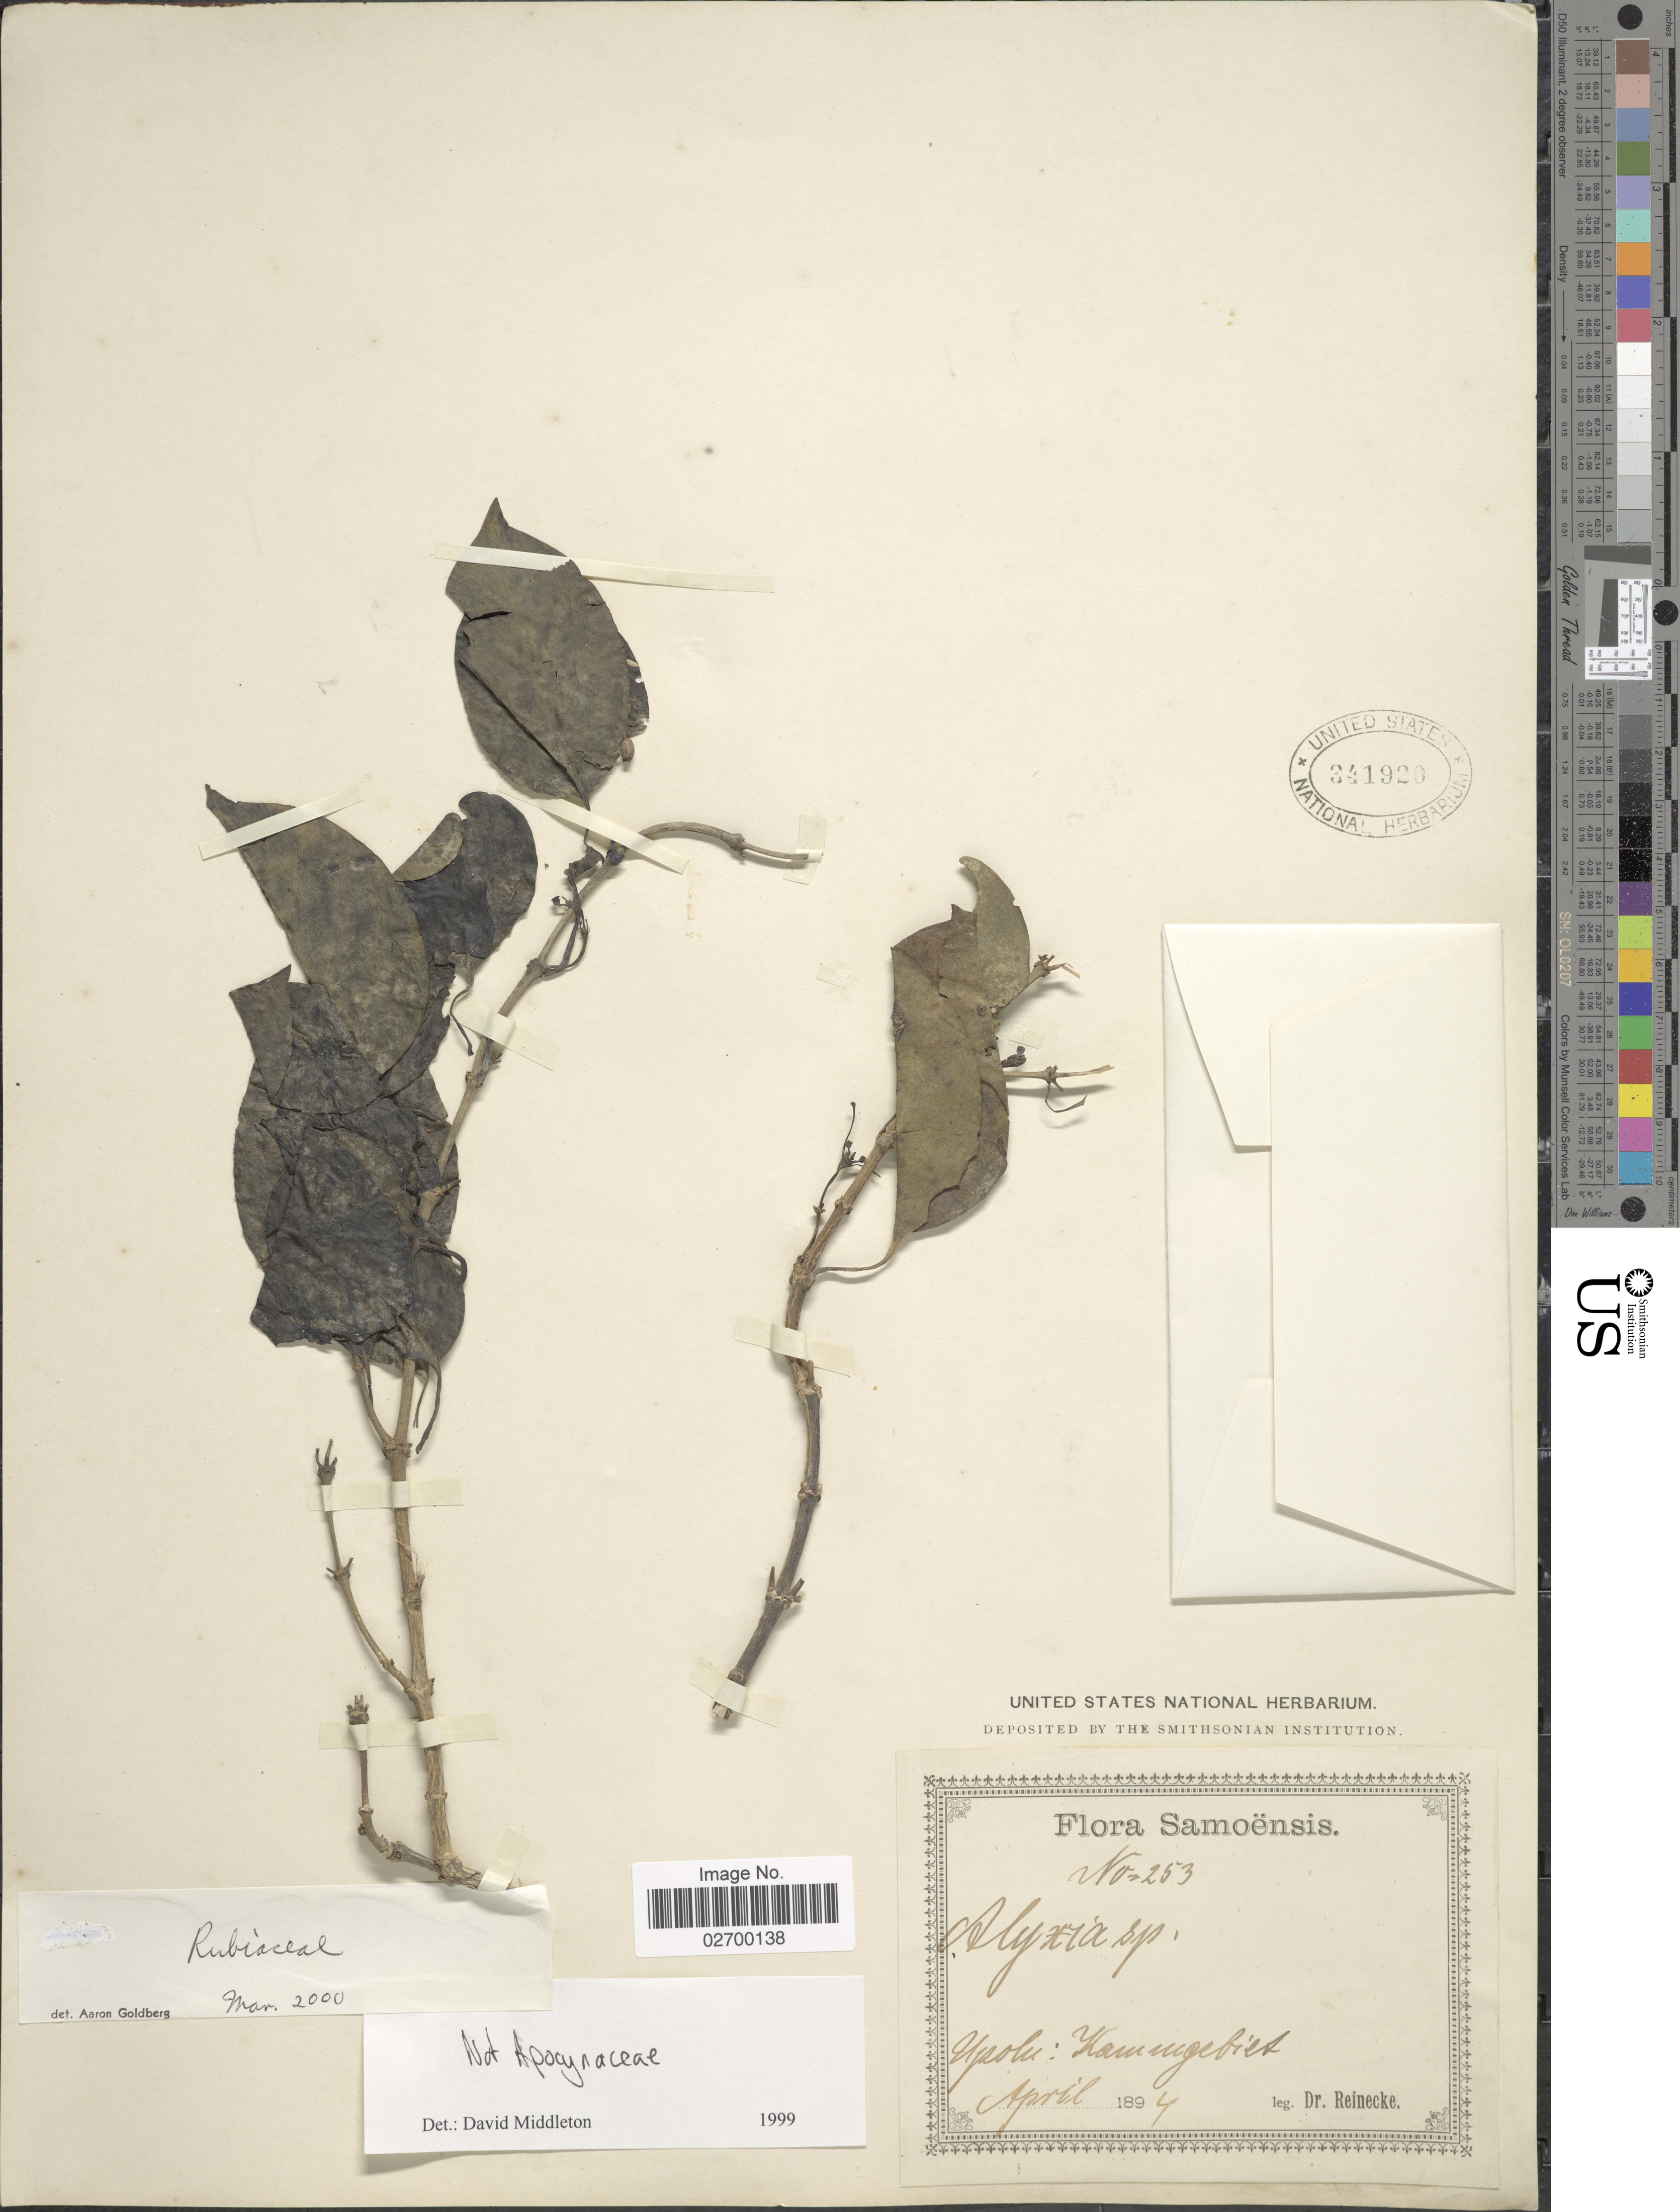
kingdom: Plantae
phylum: Tracheophyta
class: Magnoliopsida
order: Gentianales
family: Rubiaceae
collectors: -- Reinecke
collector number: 253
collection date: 1894-04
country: Samoa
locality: Samoensis. Upolu: Xammgebiet [interpreted]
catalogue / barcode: US 341920